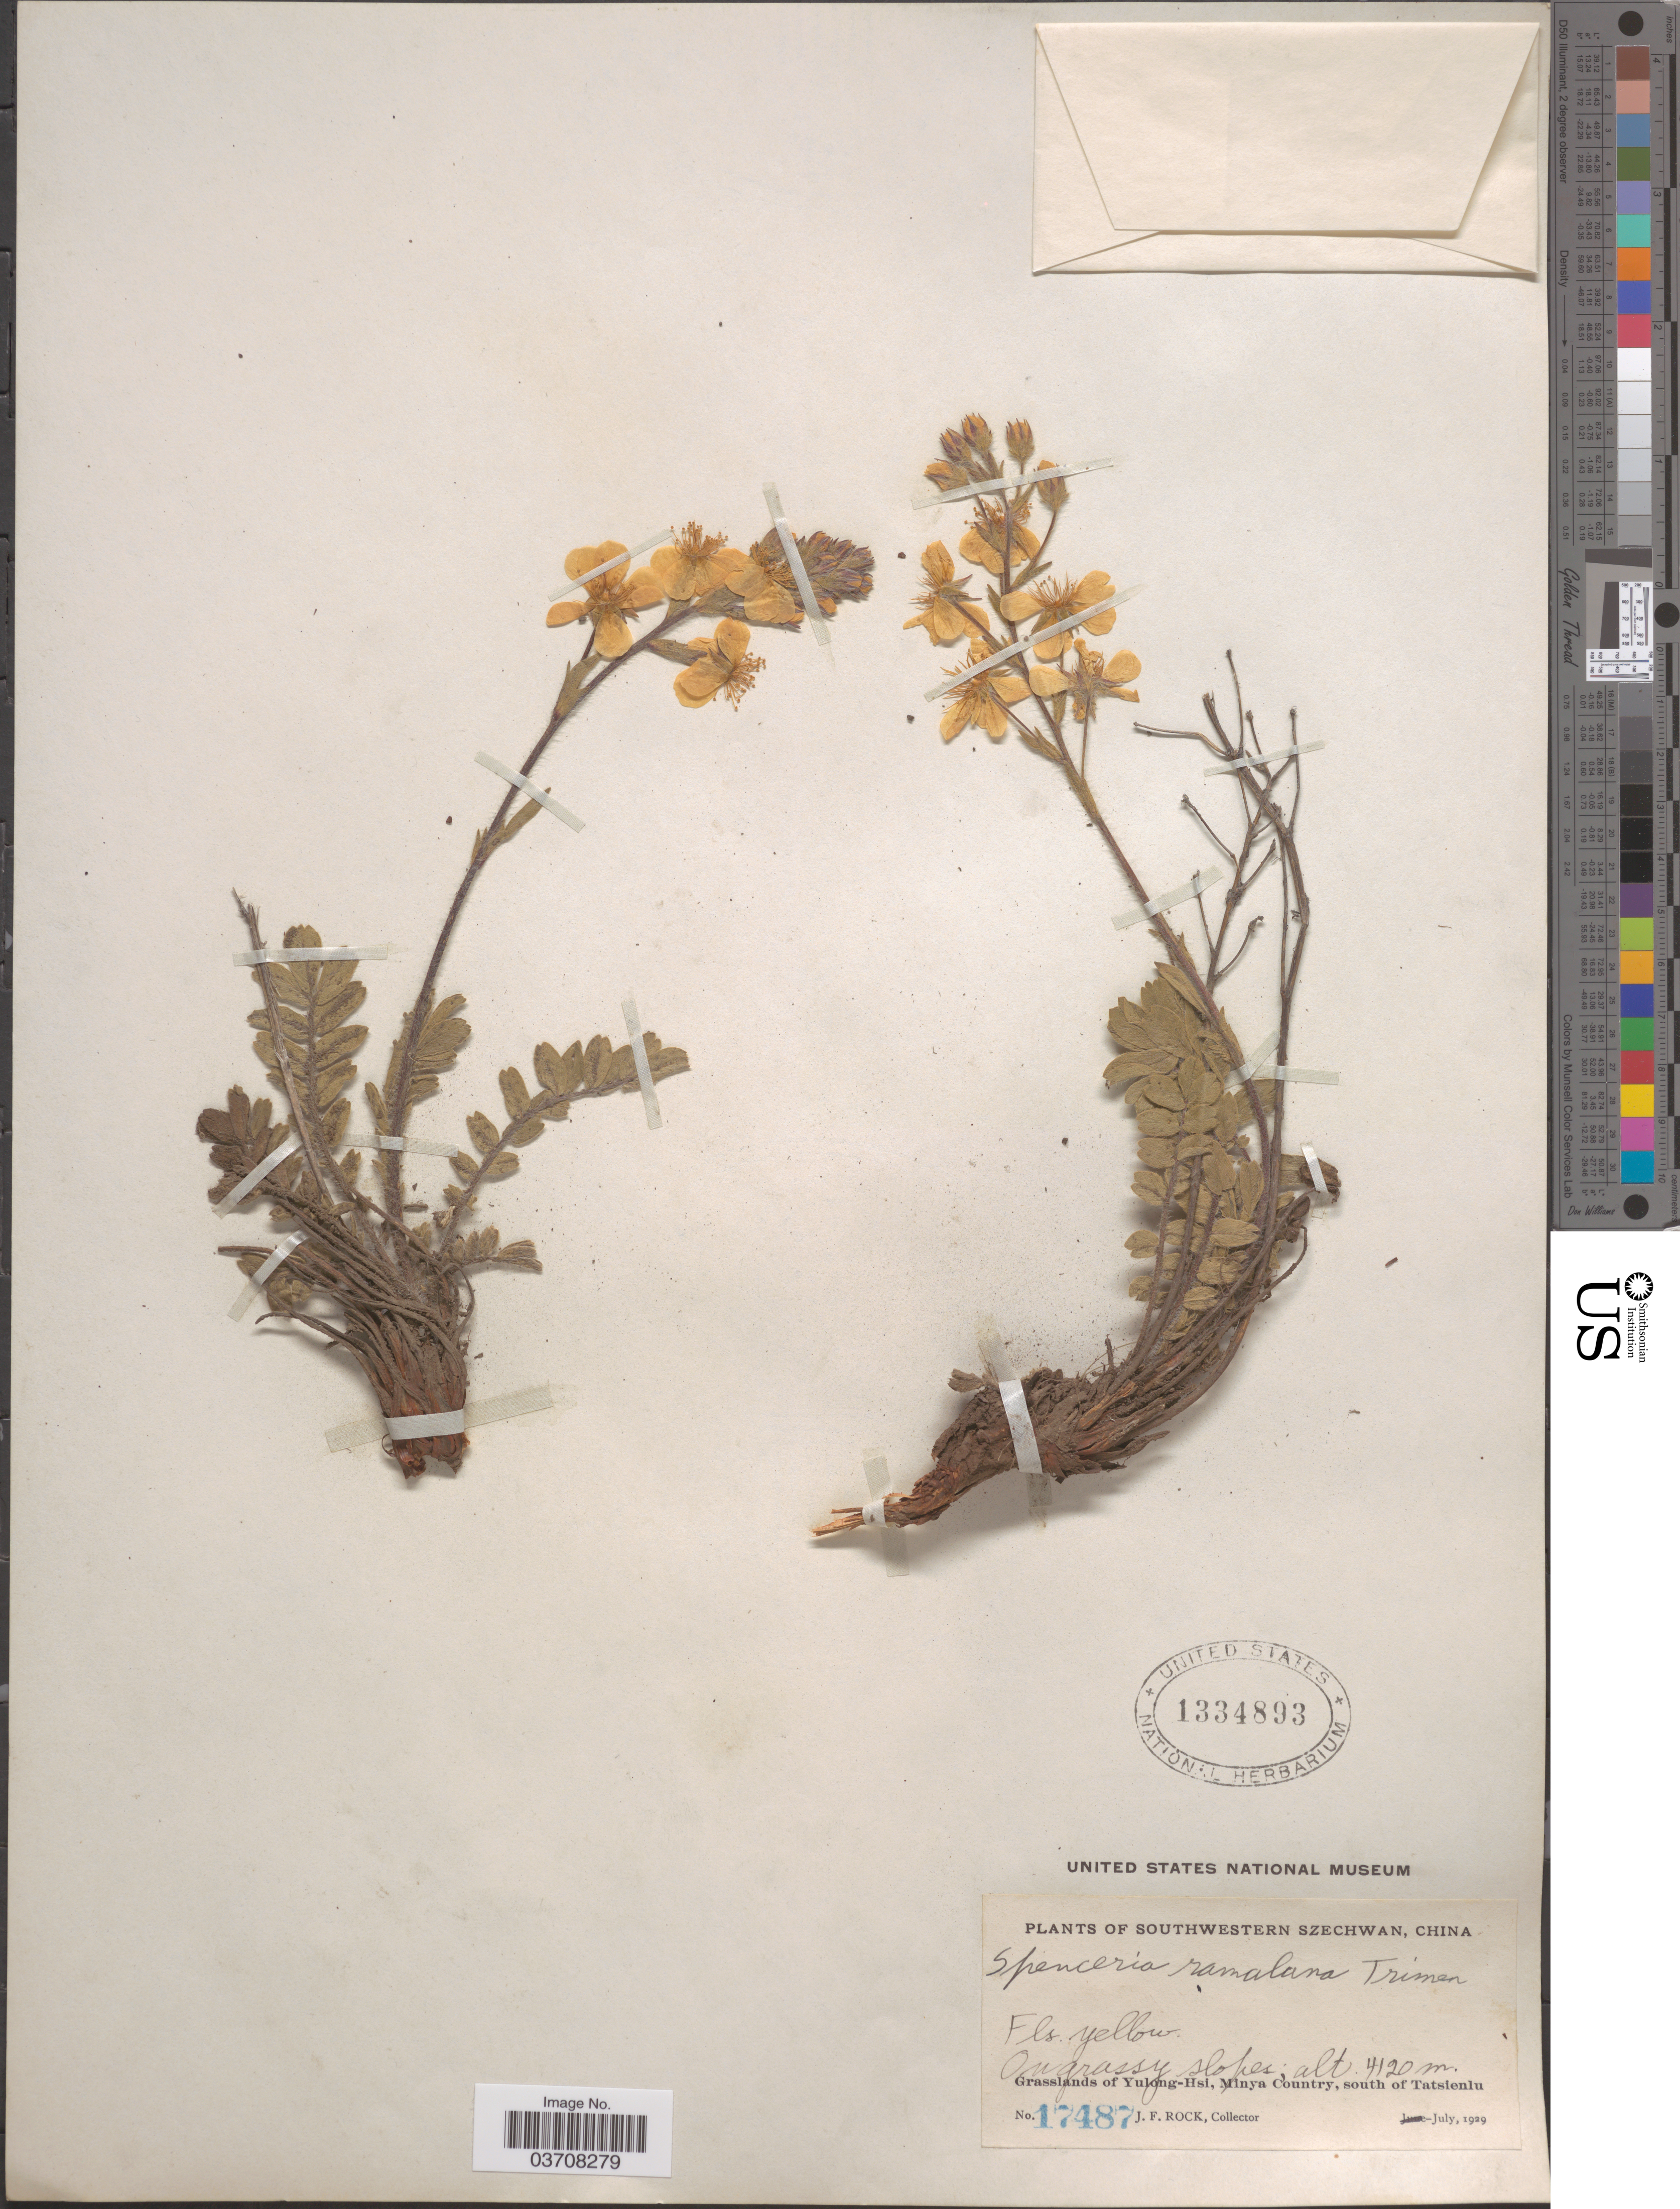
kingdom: Plantae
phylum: Tracheophyta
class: Magnoliopsida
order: Rosales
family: Rosaceae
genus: Spenceria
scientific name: Spenceria ramalana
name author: Trimen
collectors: J. Rock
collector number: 17487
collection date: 1929-07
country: China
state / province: Sichuan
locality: Southwestern Szechwan. Grasslands of Yulong-Hsi, Minya County, south of Tatsienlu.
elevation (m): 4120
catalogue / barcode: US 1334893